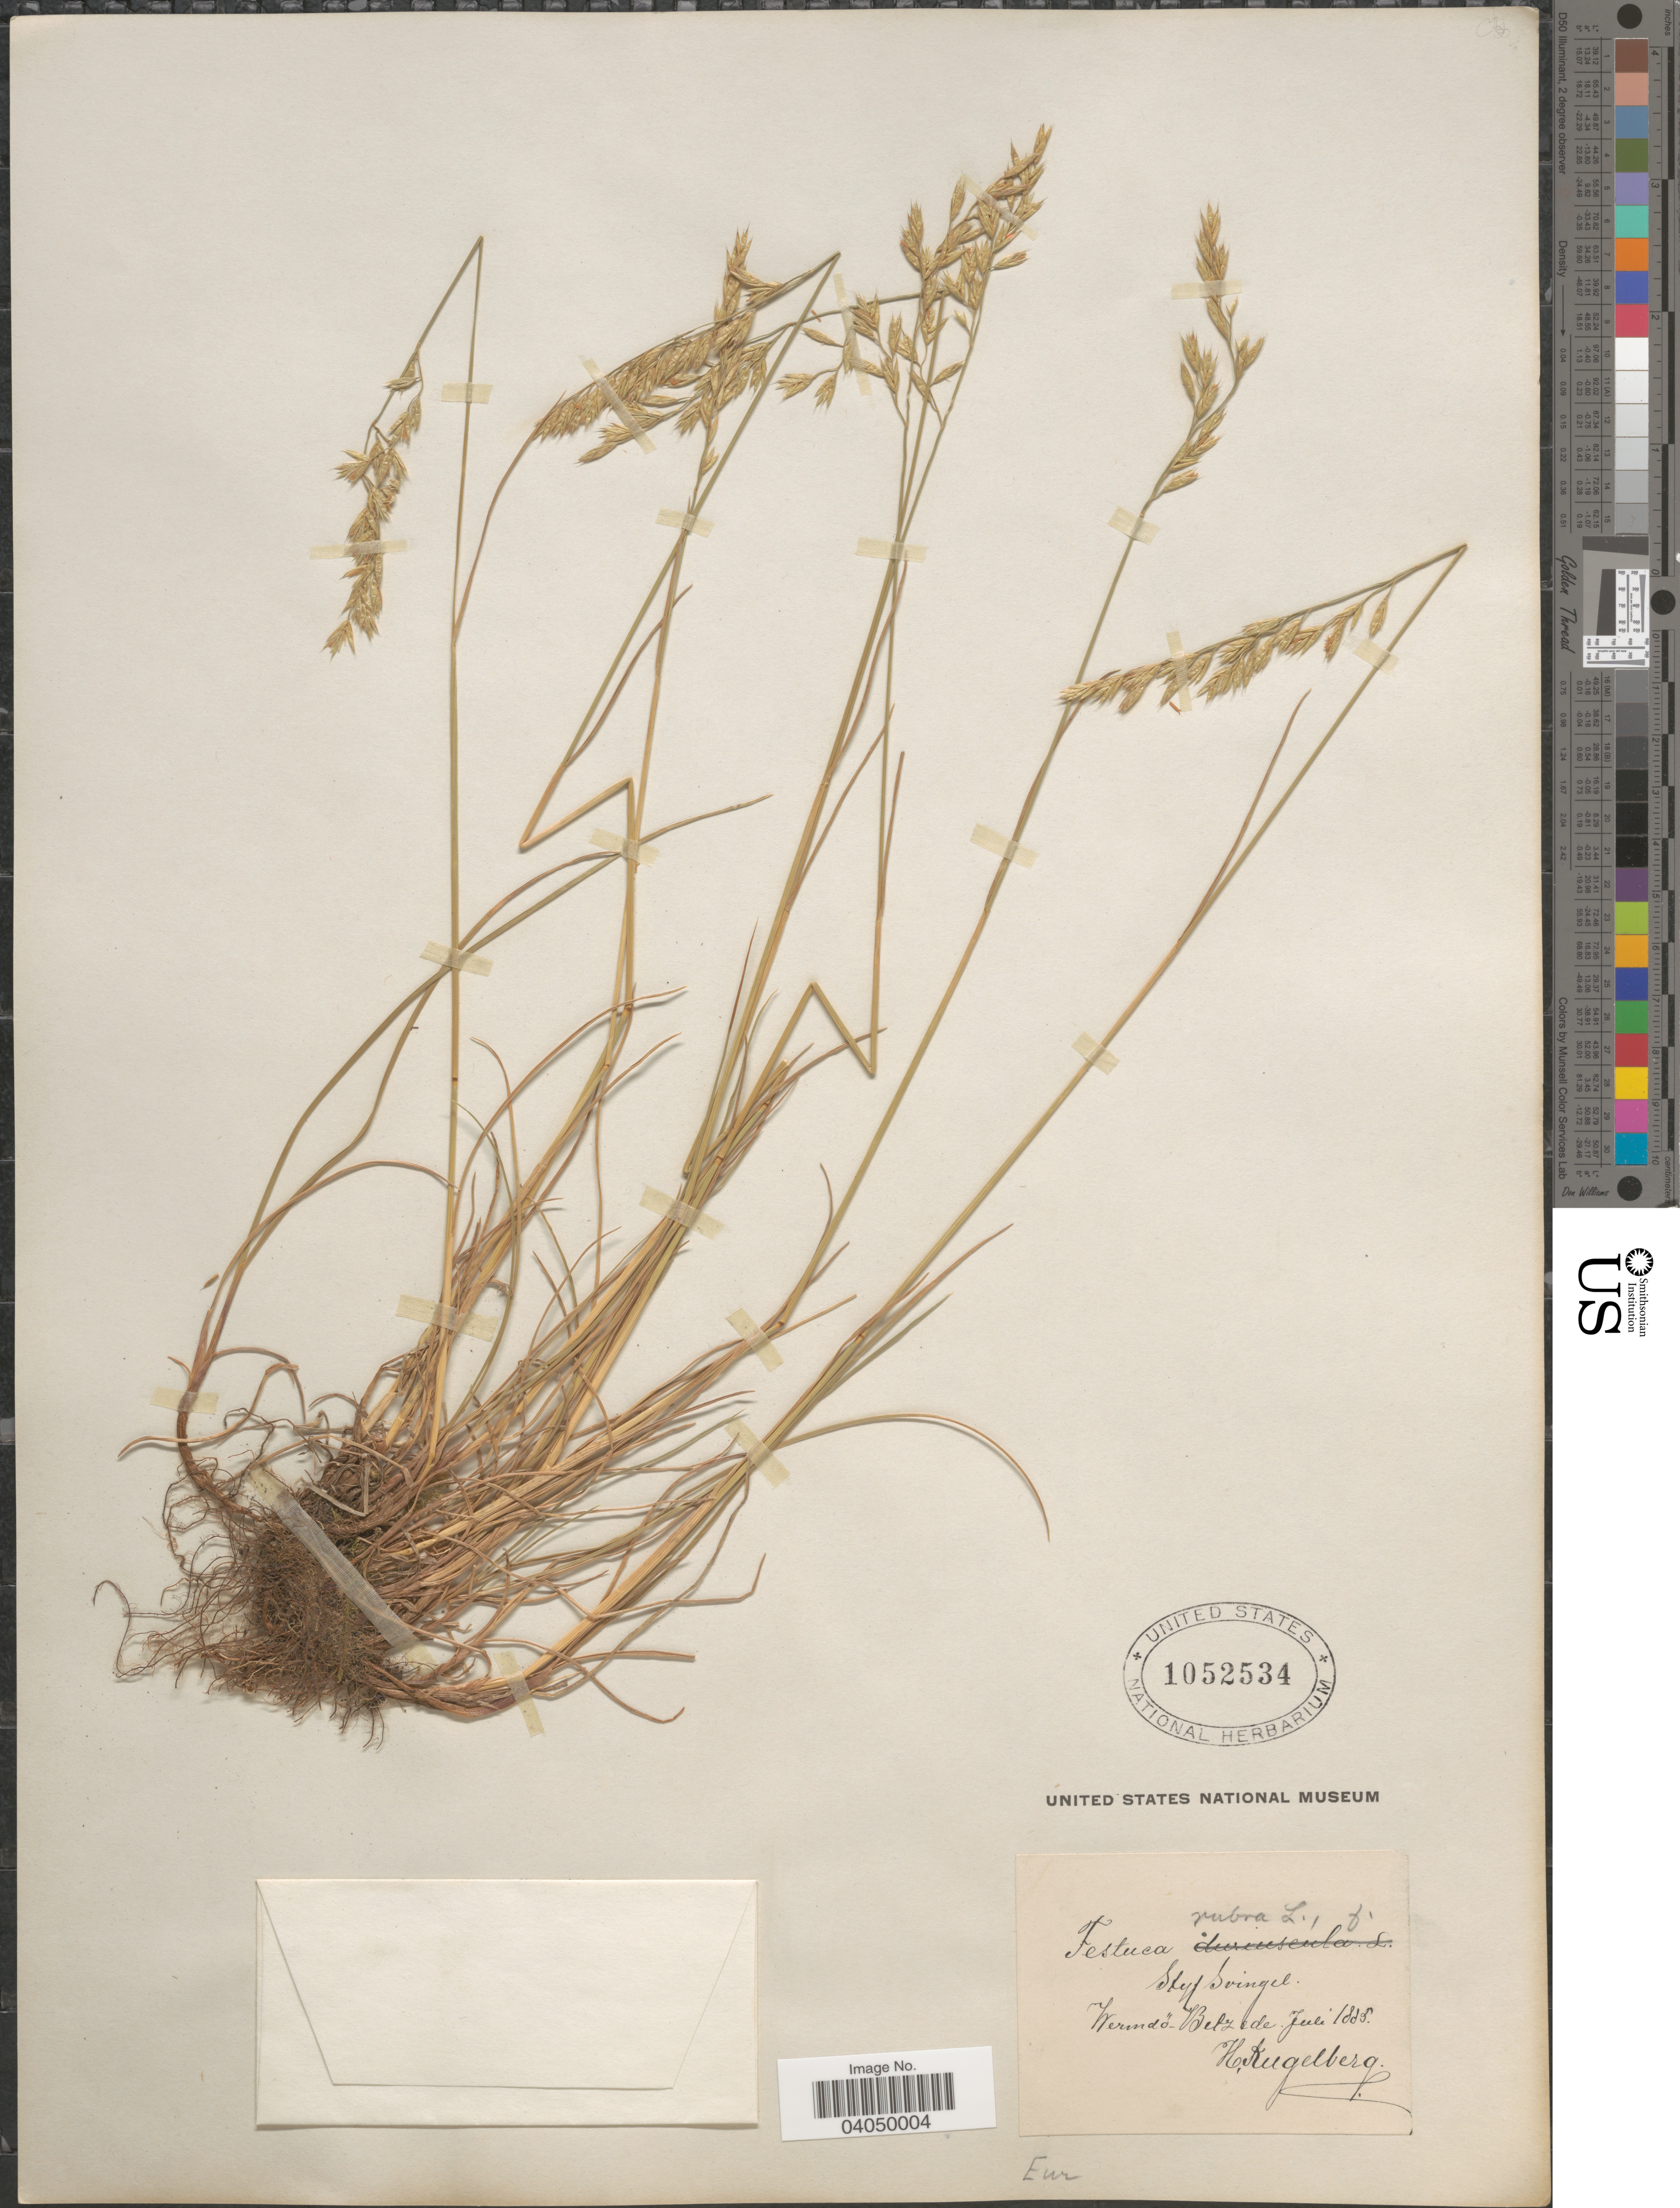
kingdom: Plantae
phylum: Tracheophyta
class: Liliopsida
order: Poales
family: Poaceae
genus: Festuca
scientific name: Festuca rubra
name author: L.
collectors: H. Kugelberg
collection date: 1885-07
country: Sweden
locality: Wermdo- Betzede.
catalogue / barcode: US 1052534